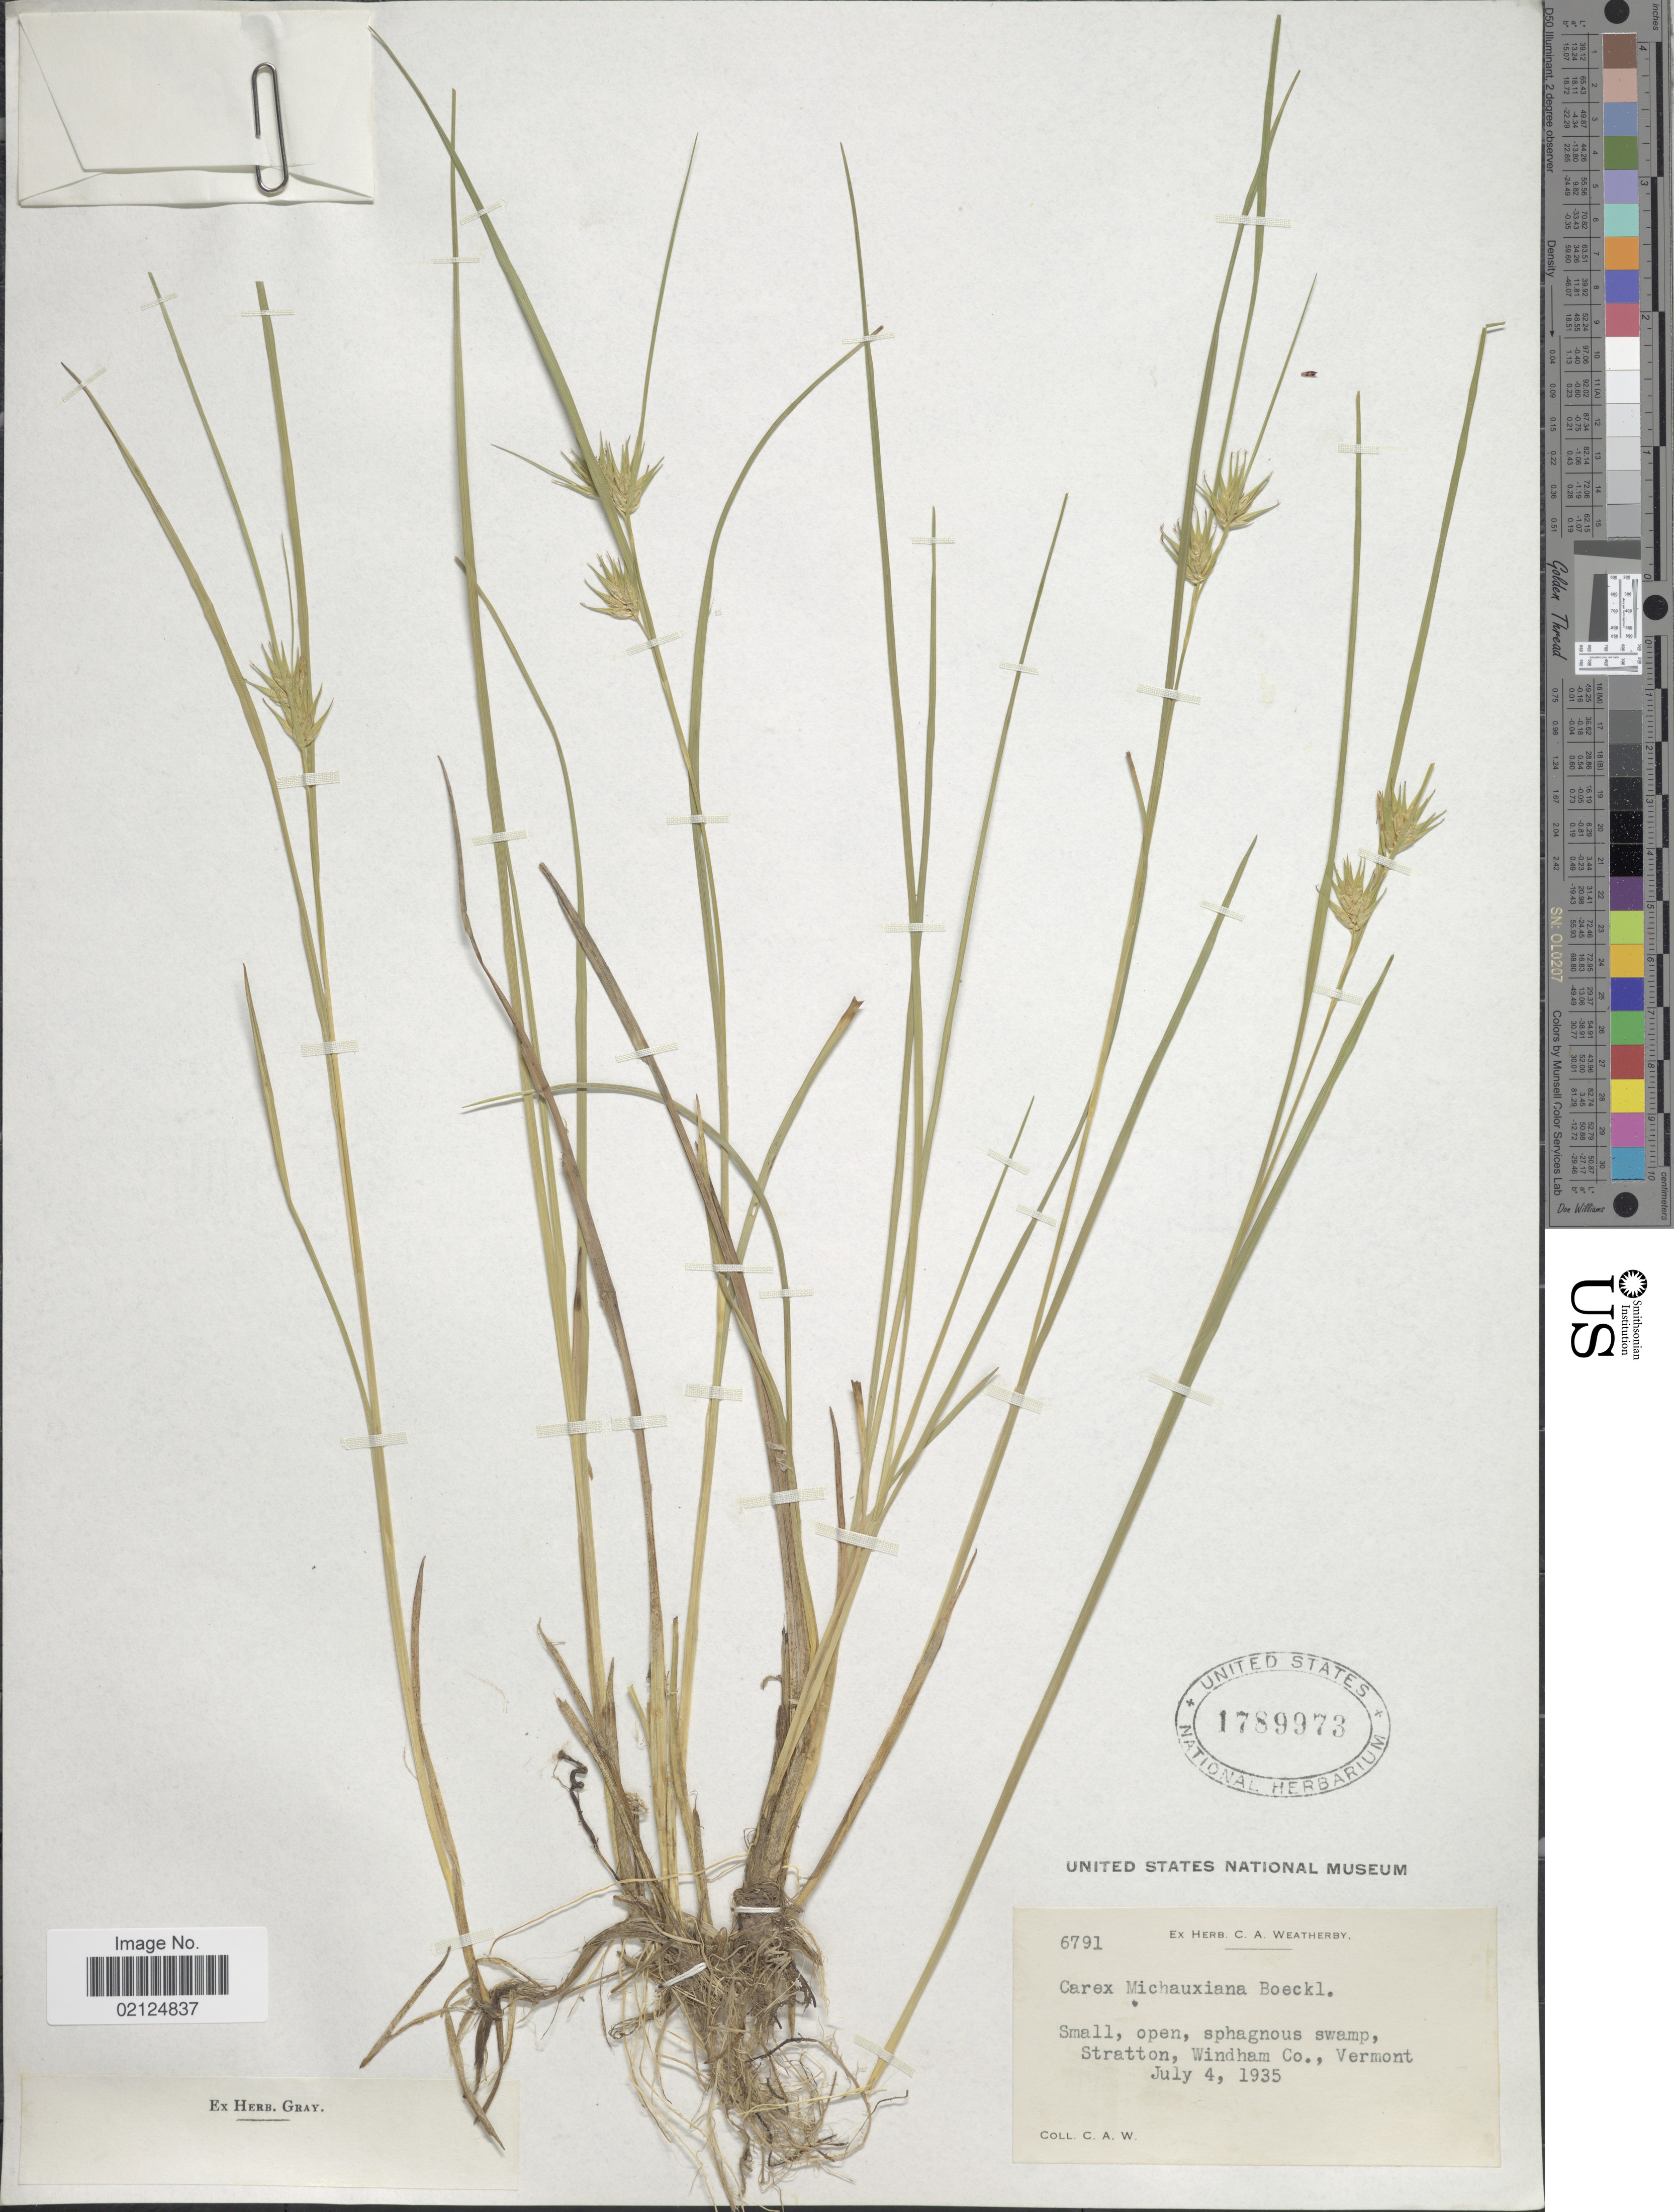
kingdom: Plantae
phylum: Tracheophyta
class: Liliopsida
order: Poales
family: Cyperaceae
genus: Carex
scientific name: Carex michauxiana subsp. michauxiana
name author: Boeckeler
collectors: C. A. Weatherby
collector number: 6791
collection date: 1935-07-04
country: United States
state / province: Vermont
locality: Stratton, Windham Co.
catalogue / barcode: US 1789973